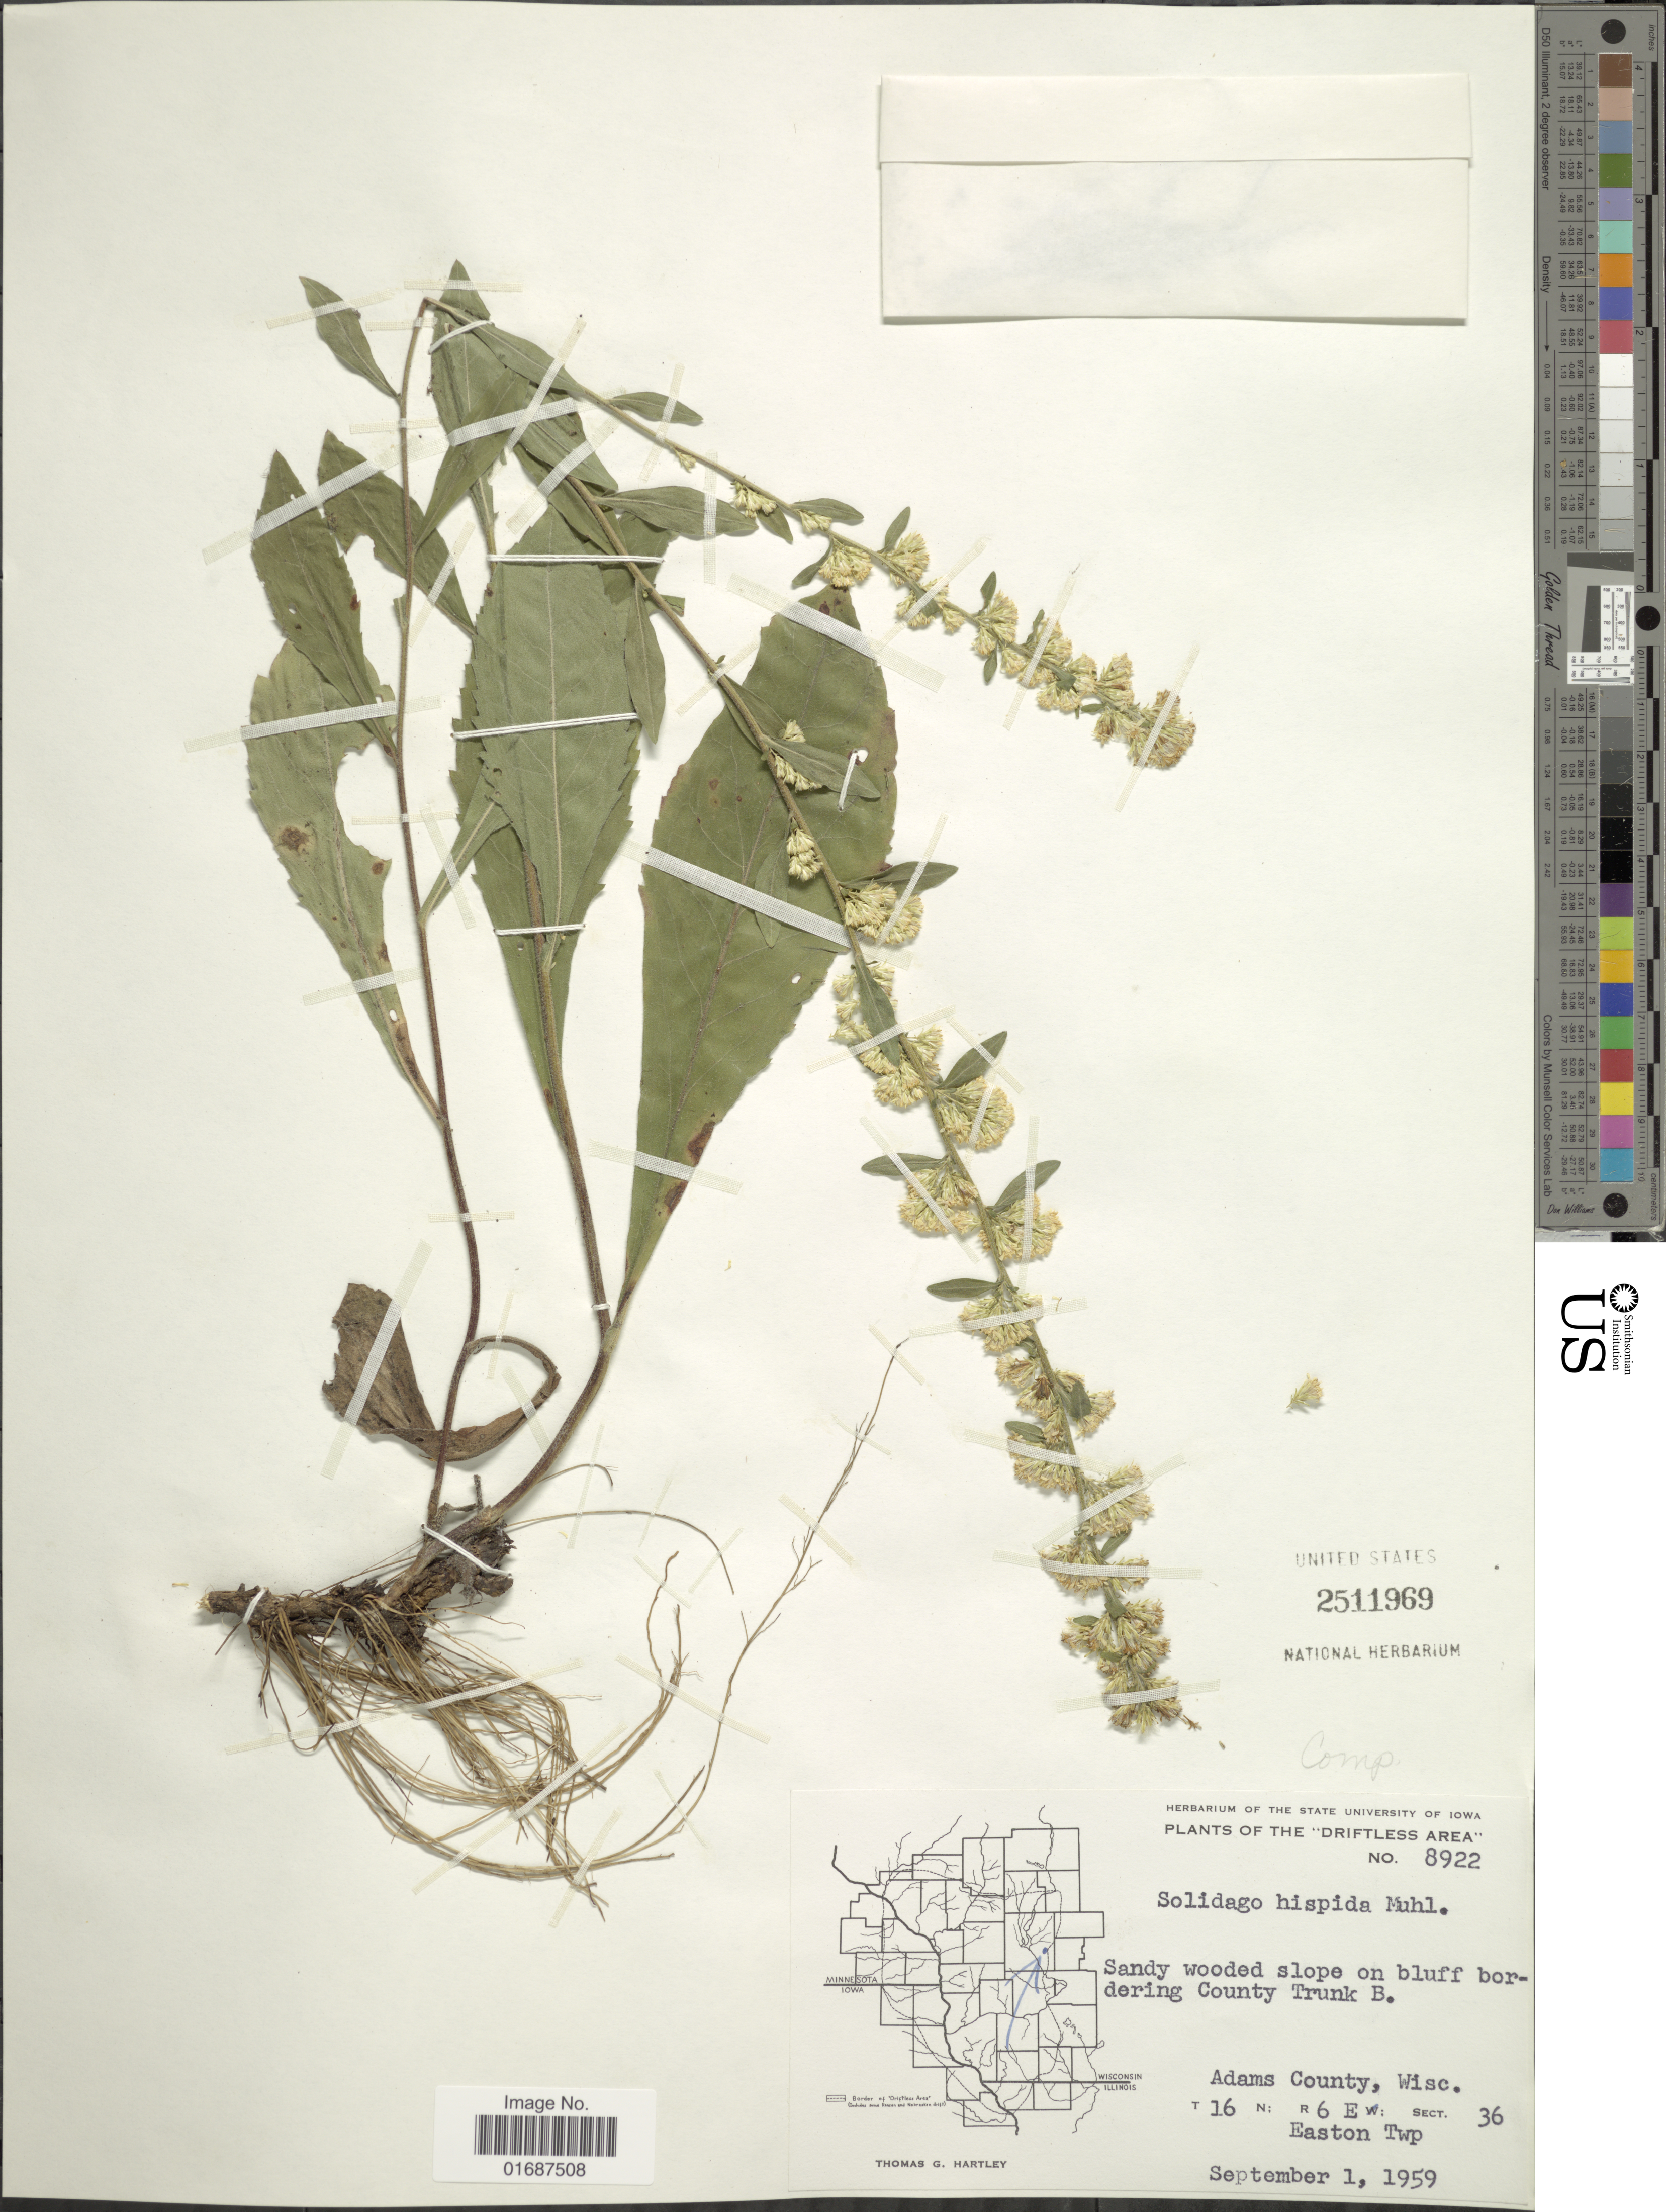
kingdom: Plantae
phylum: Tracheophyta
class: Magnoliopsida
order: Asterales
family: Asteraceae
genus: Solidago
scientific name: Solidago hispida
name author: Muhl. ex Willd.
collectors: T. G. Hartley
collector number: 8922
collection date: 1959-09-01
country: United States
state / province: Wisconsin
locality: The Driftless Area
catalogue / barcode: US 2511969